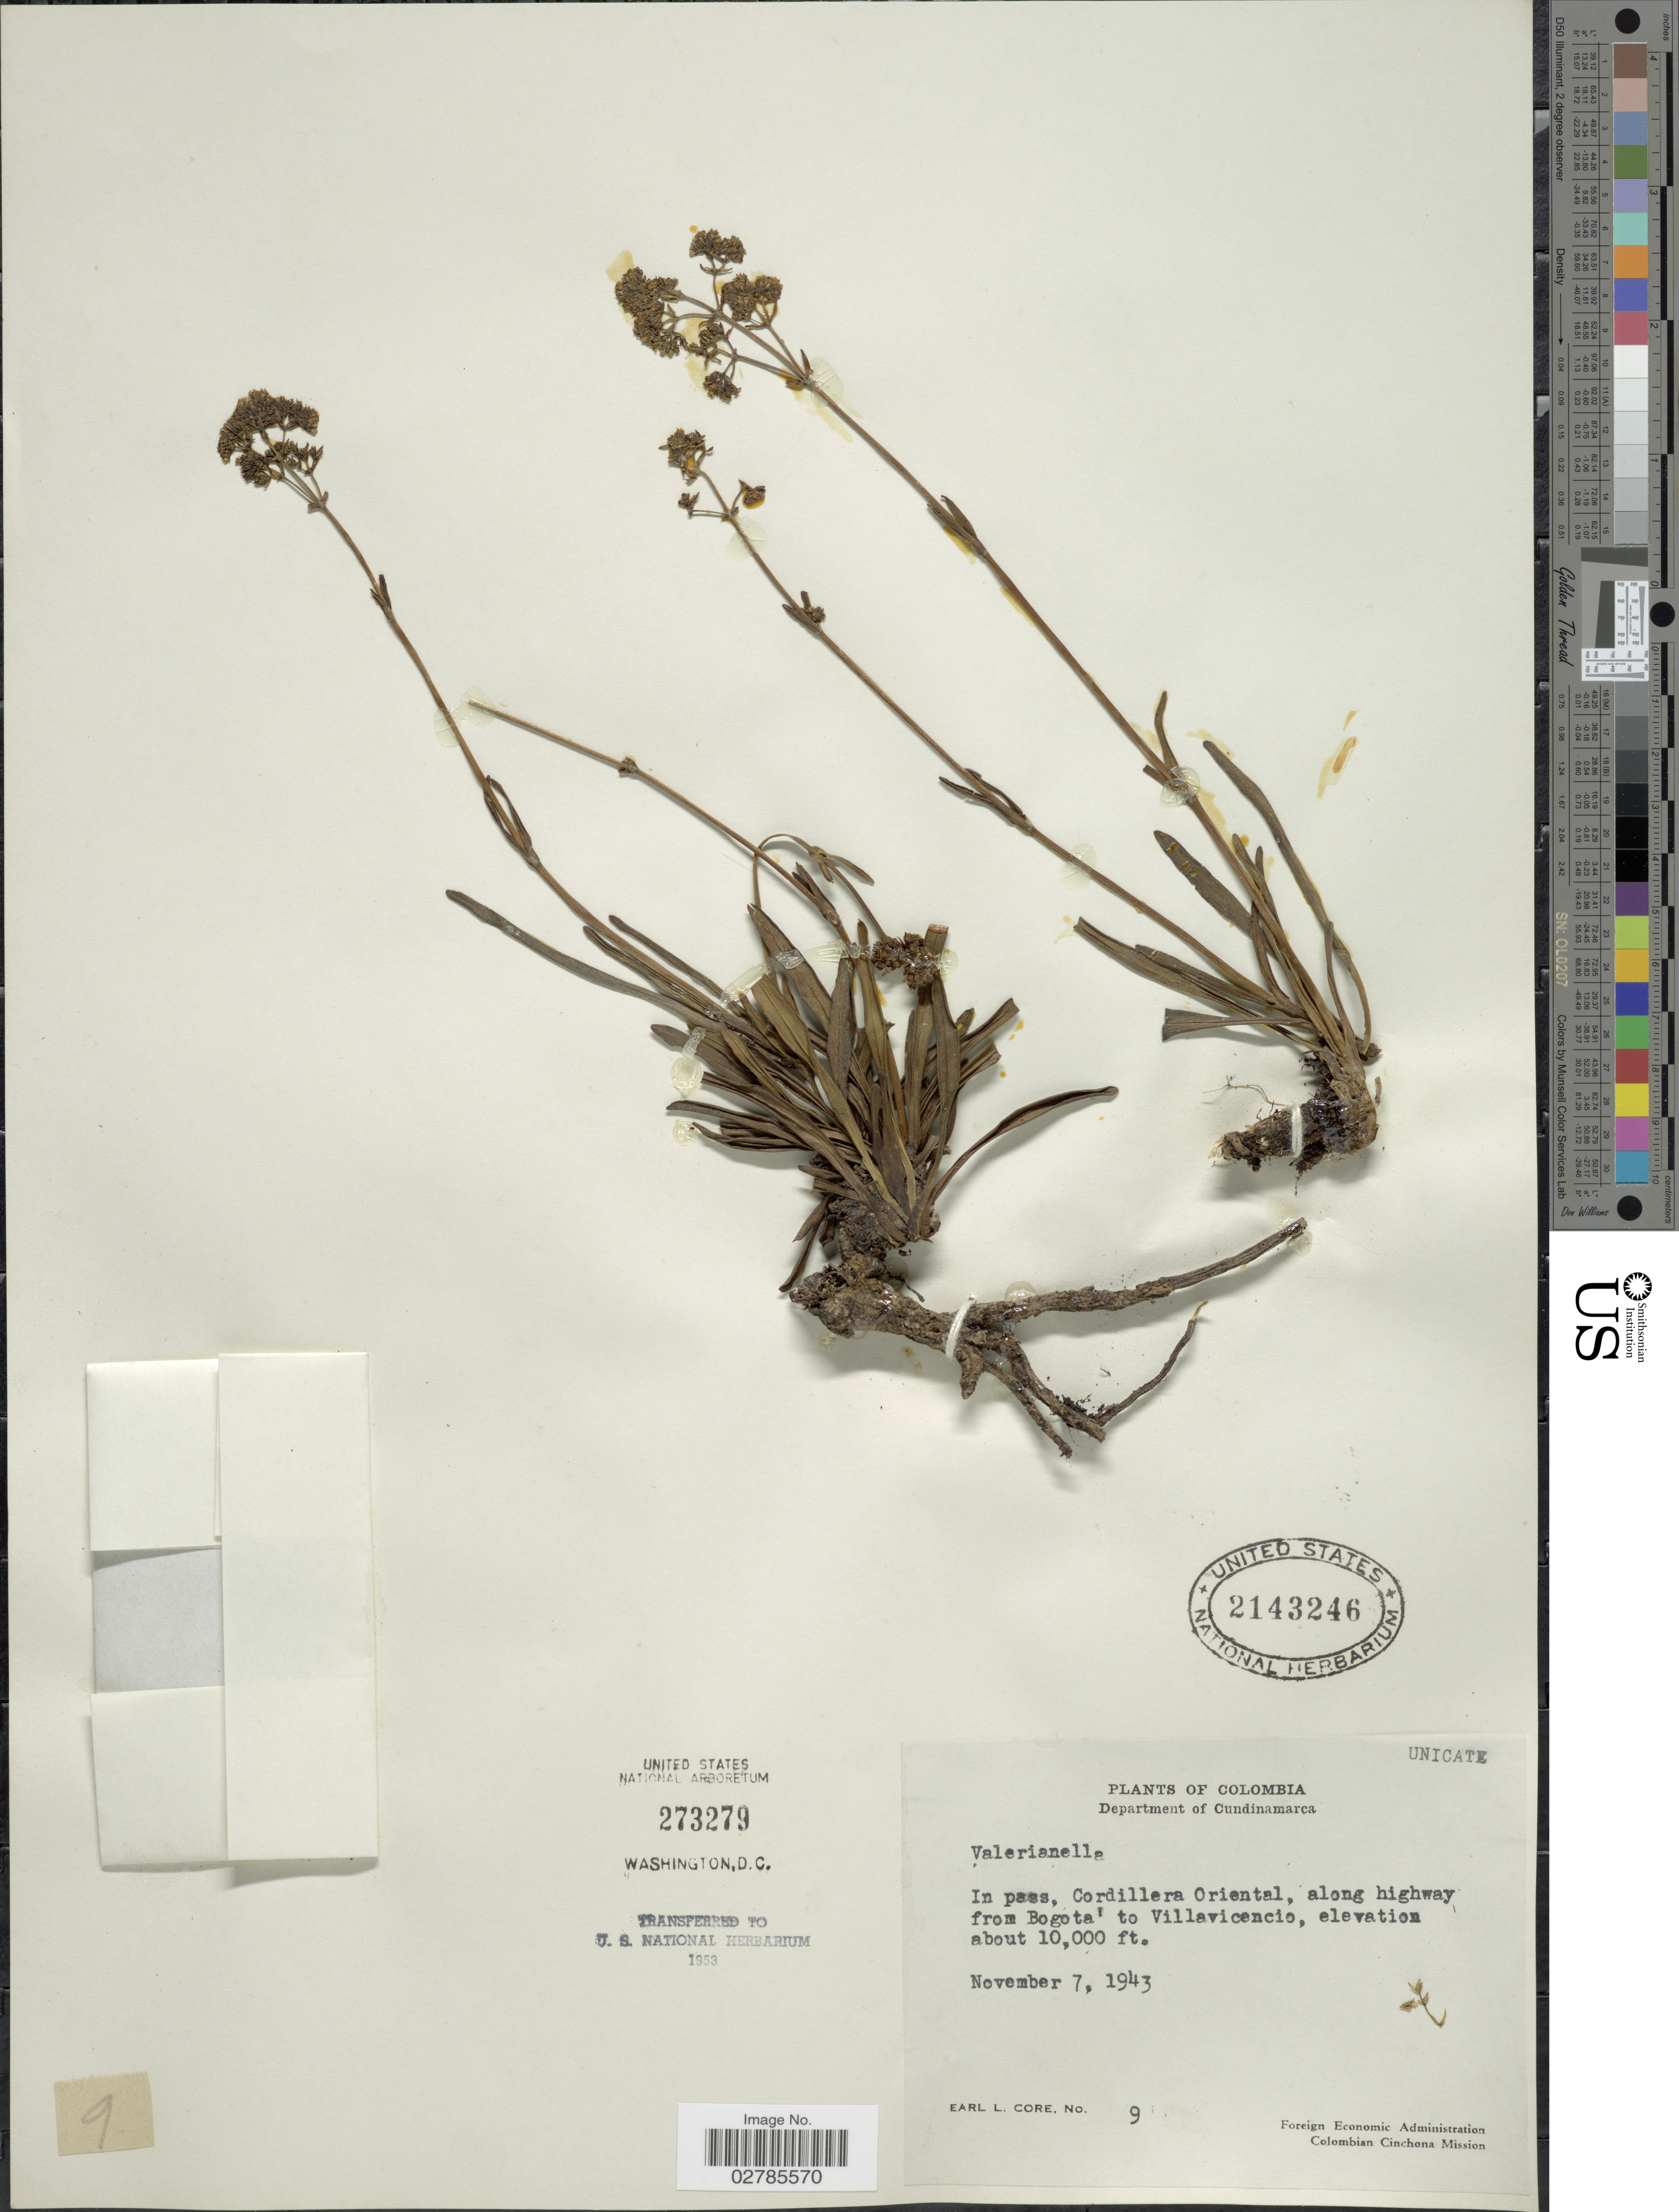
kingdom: Plantae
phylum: Tracheophyta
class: Magnoliopsida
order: Dipsacales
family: Caprifoliaceae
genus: Valeriana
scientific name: Valeriana vetasana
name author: Killip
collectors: E. L. Core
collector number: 9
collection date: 1943-11-07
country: Colombia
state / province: Cundinamarca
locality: Department of Cundinamarca. In pass, Cordillera Oriental, along highway from Bogota to Villavicencio.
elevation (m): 3048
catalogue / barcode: US 2143246